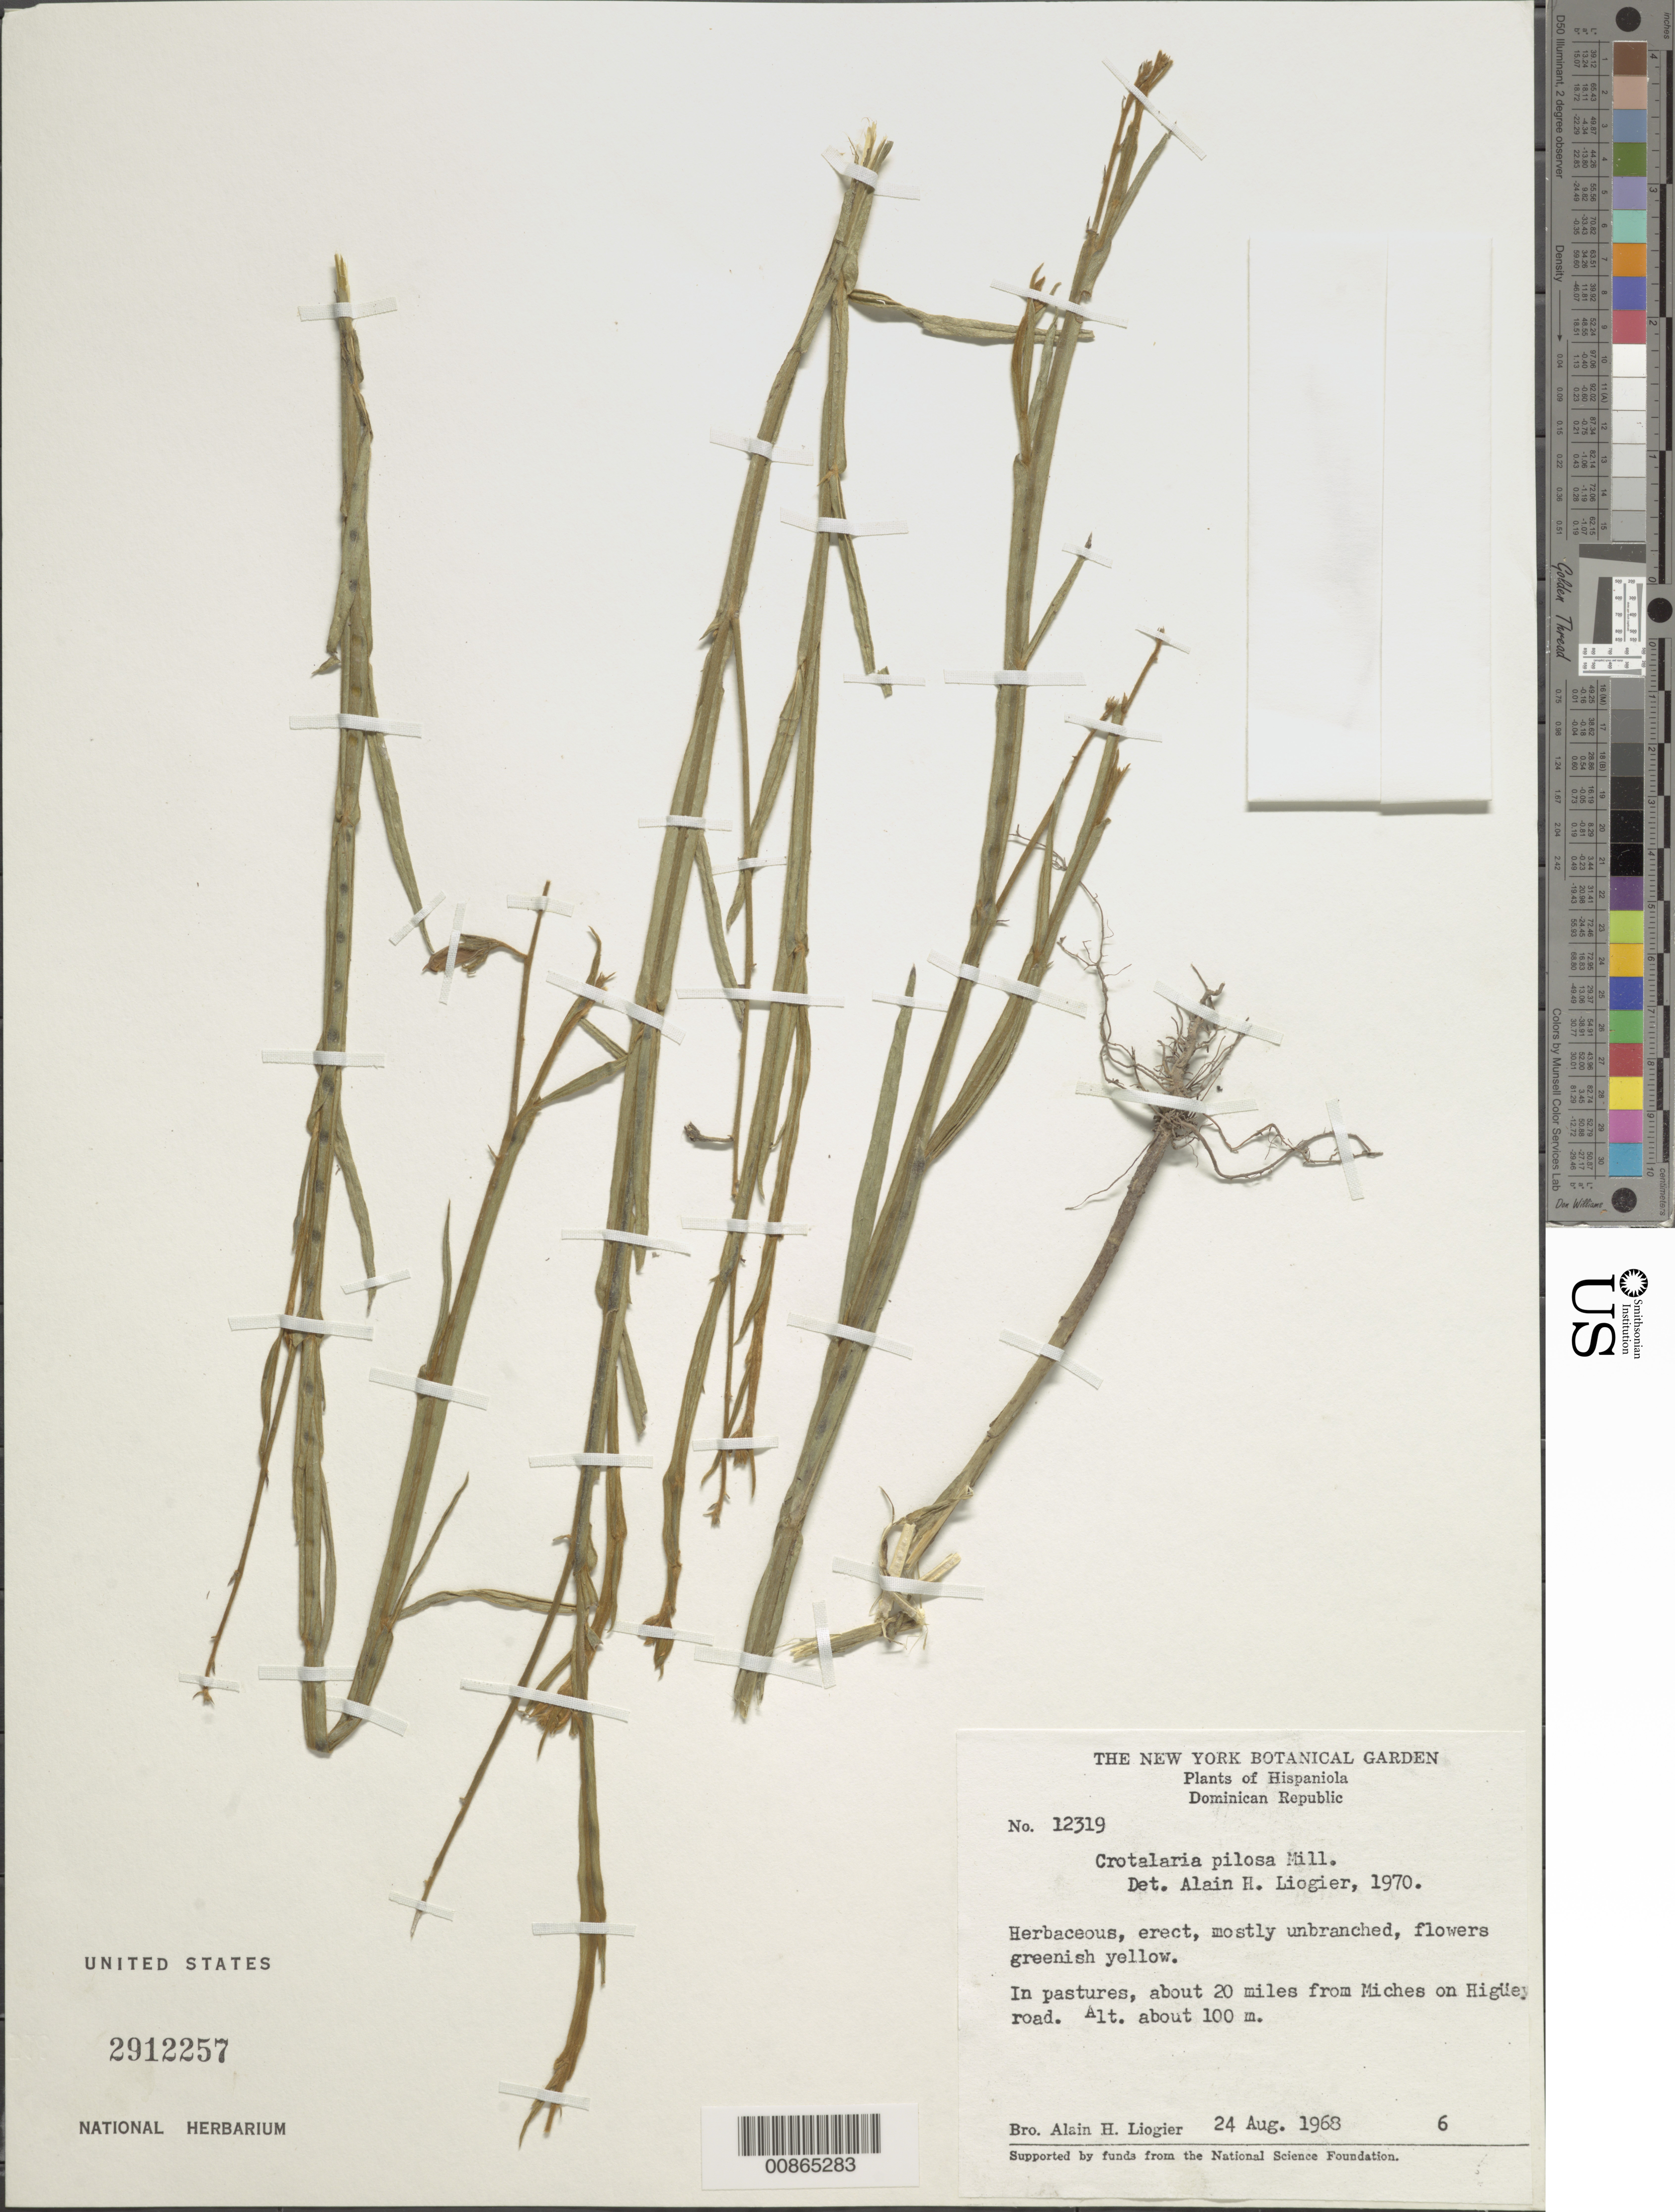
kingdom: Plantae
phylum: Tracheophyta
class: Magnoliopsida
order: Fabales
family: Fabaceae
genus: Crotalaria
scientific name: Crotalaria pilosa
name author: Mill.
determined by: Liogier, Alain H.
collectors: A. H. Liogier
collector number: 12319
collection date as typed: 24 Aug 1968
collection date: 1968-08-24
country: Dominican Republic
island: Hispaniola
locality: About 20 miles from Miches on Higüey road.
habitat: In pastures.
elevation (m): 100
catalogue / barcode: US 2912257